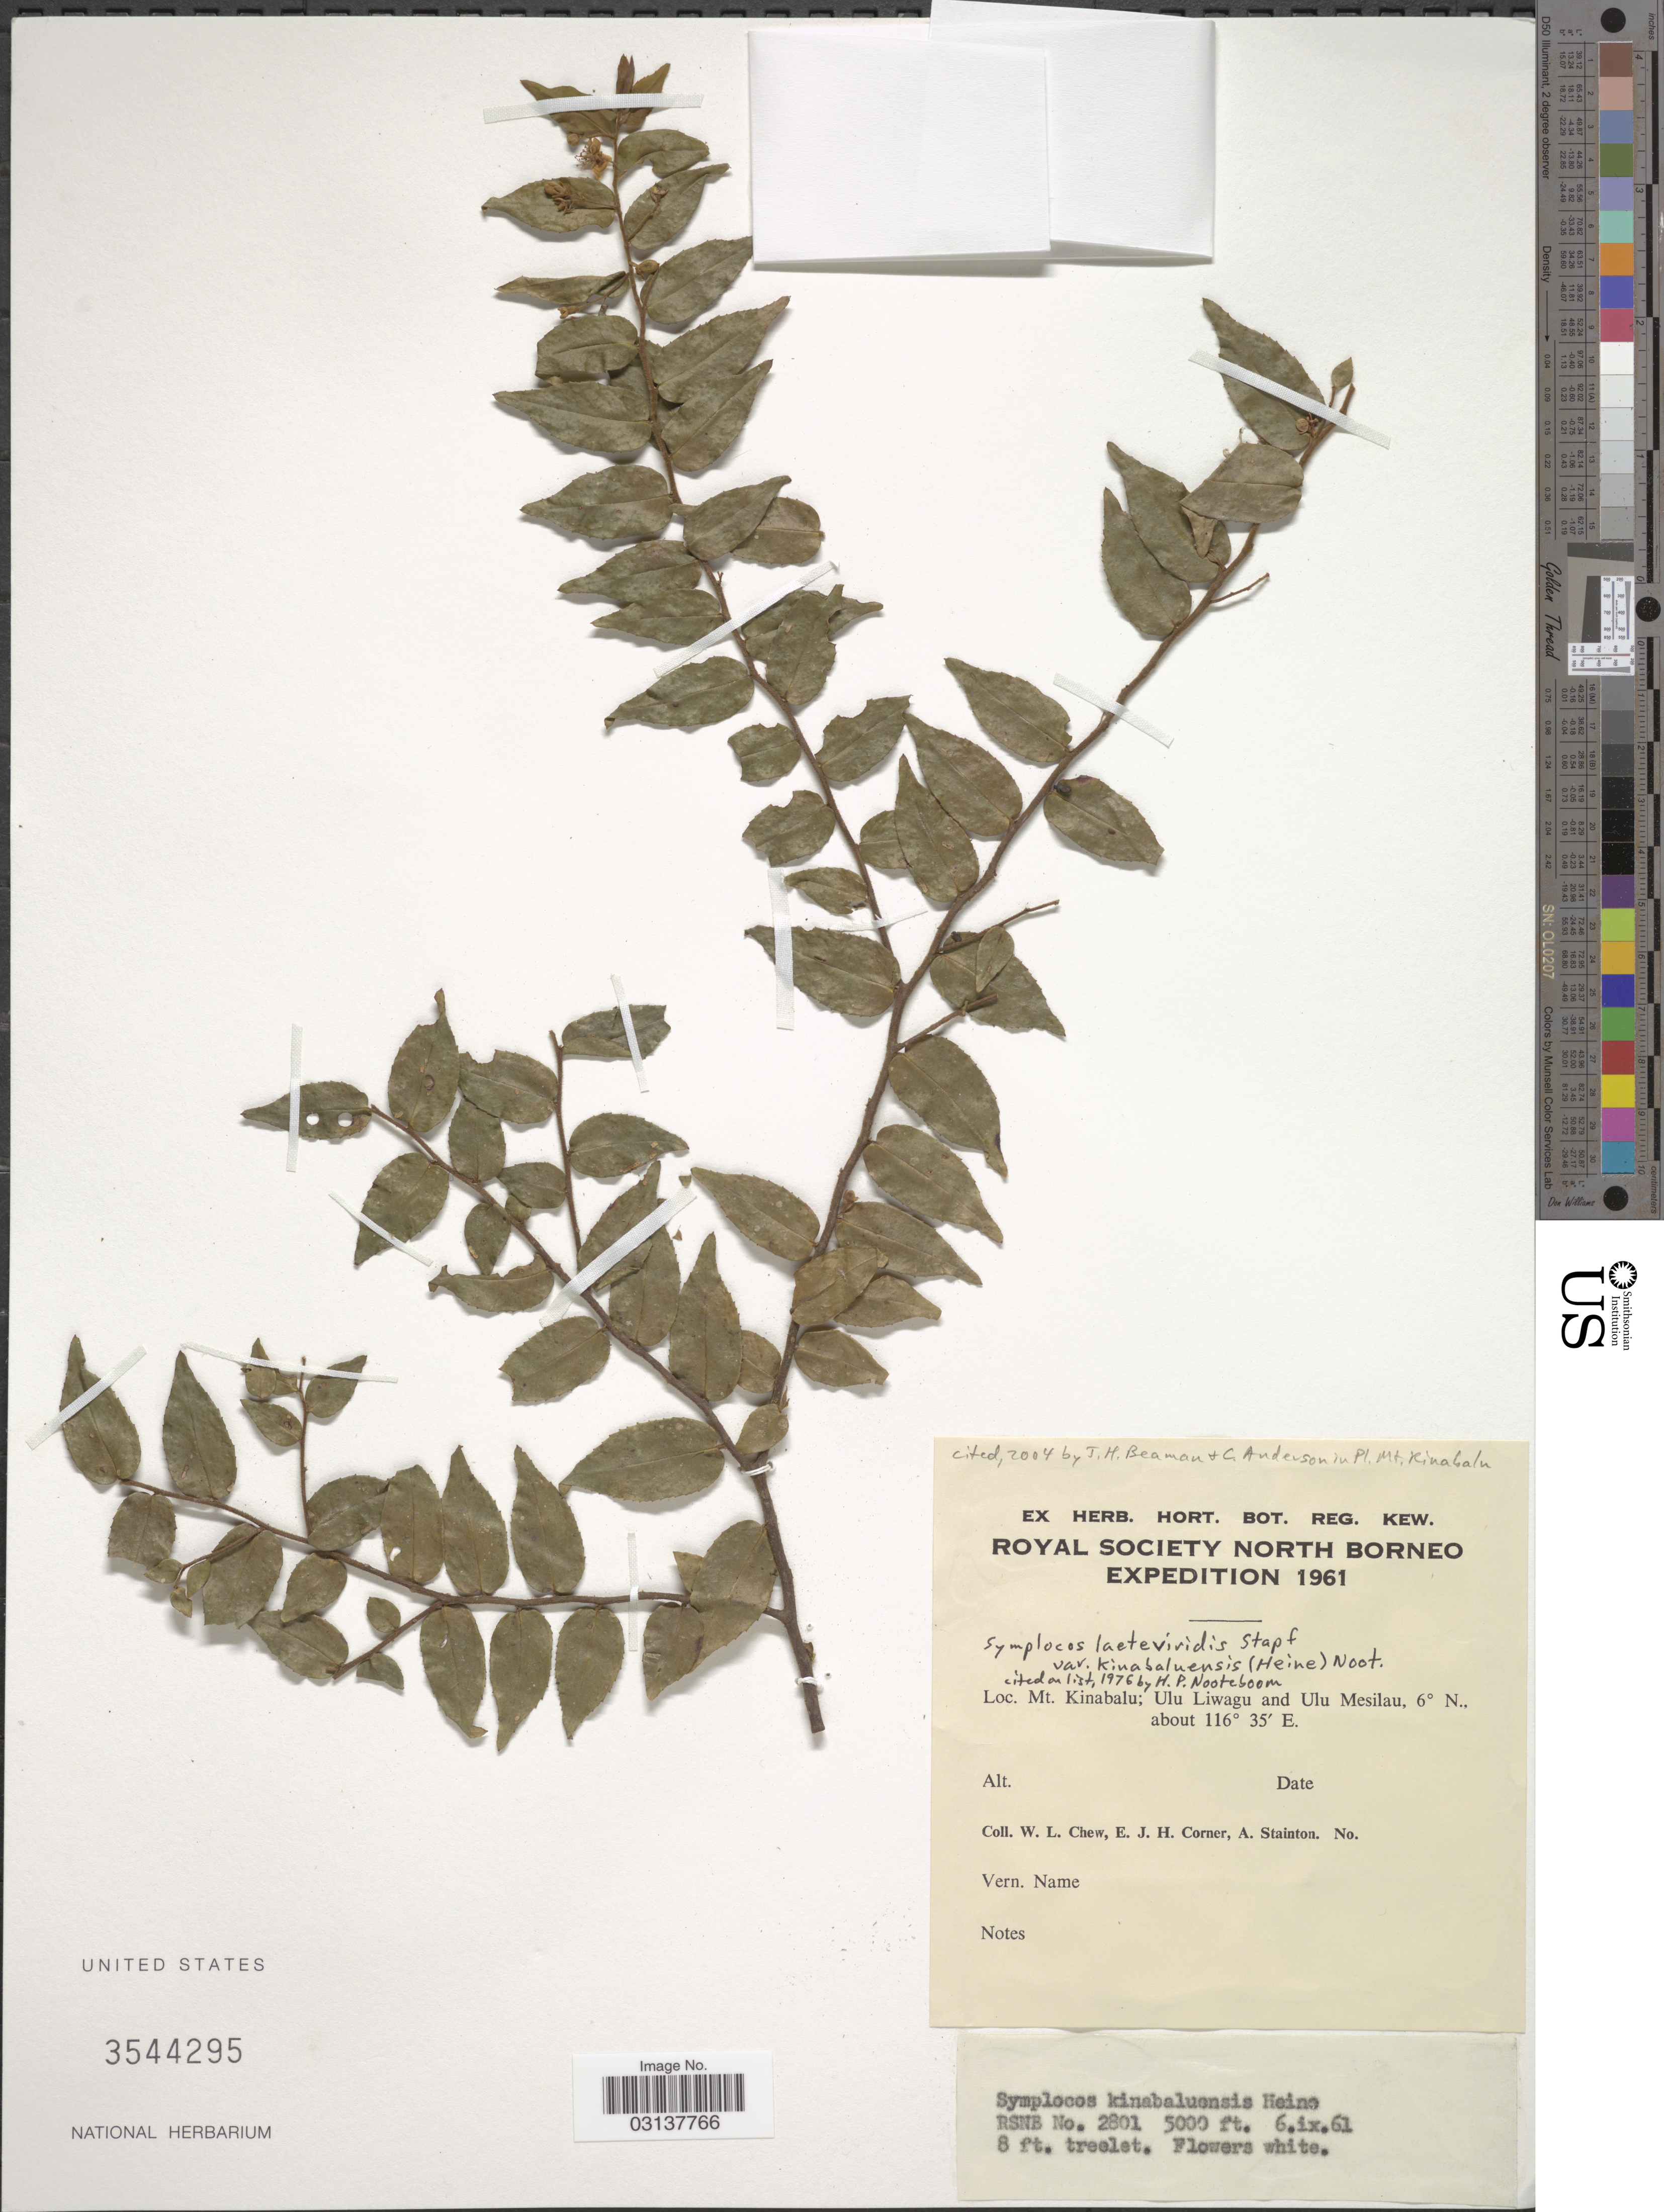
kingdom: Plantae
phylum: Tracheophyta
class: Magnoliopsida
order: Ericales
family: Symplocaceae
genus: Symplocos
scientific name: Symplocos laeteviridis var. kinabaluensis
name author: (Heine) Noot.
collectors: W. Chew, E. Corner & A. Stainton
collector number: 2801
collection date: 1961-09-06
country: Malaysia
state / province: Sabah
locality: Mt. Kinabalu; Ulu Liwagu and Ulu Mesilau.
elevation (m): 1524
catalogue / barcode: US 3544295